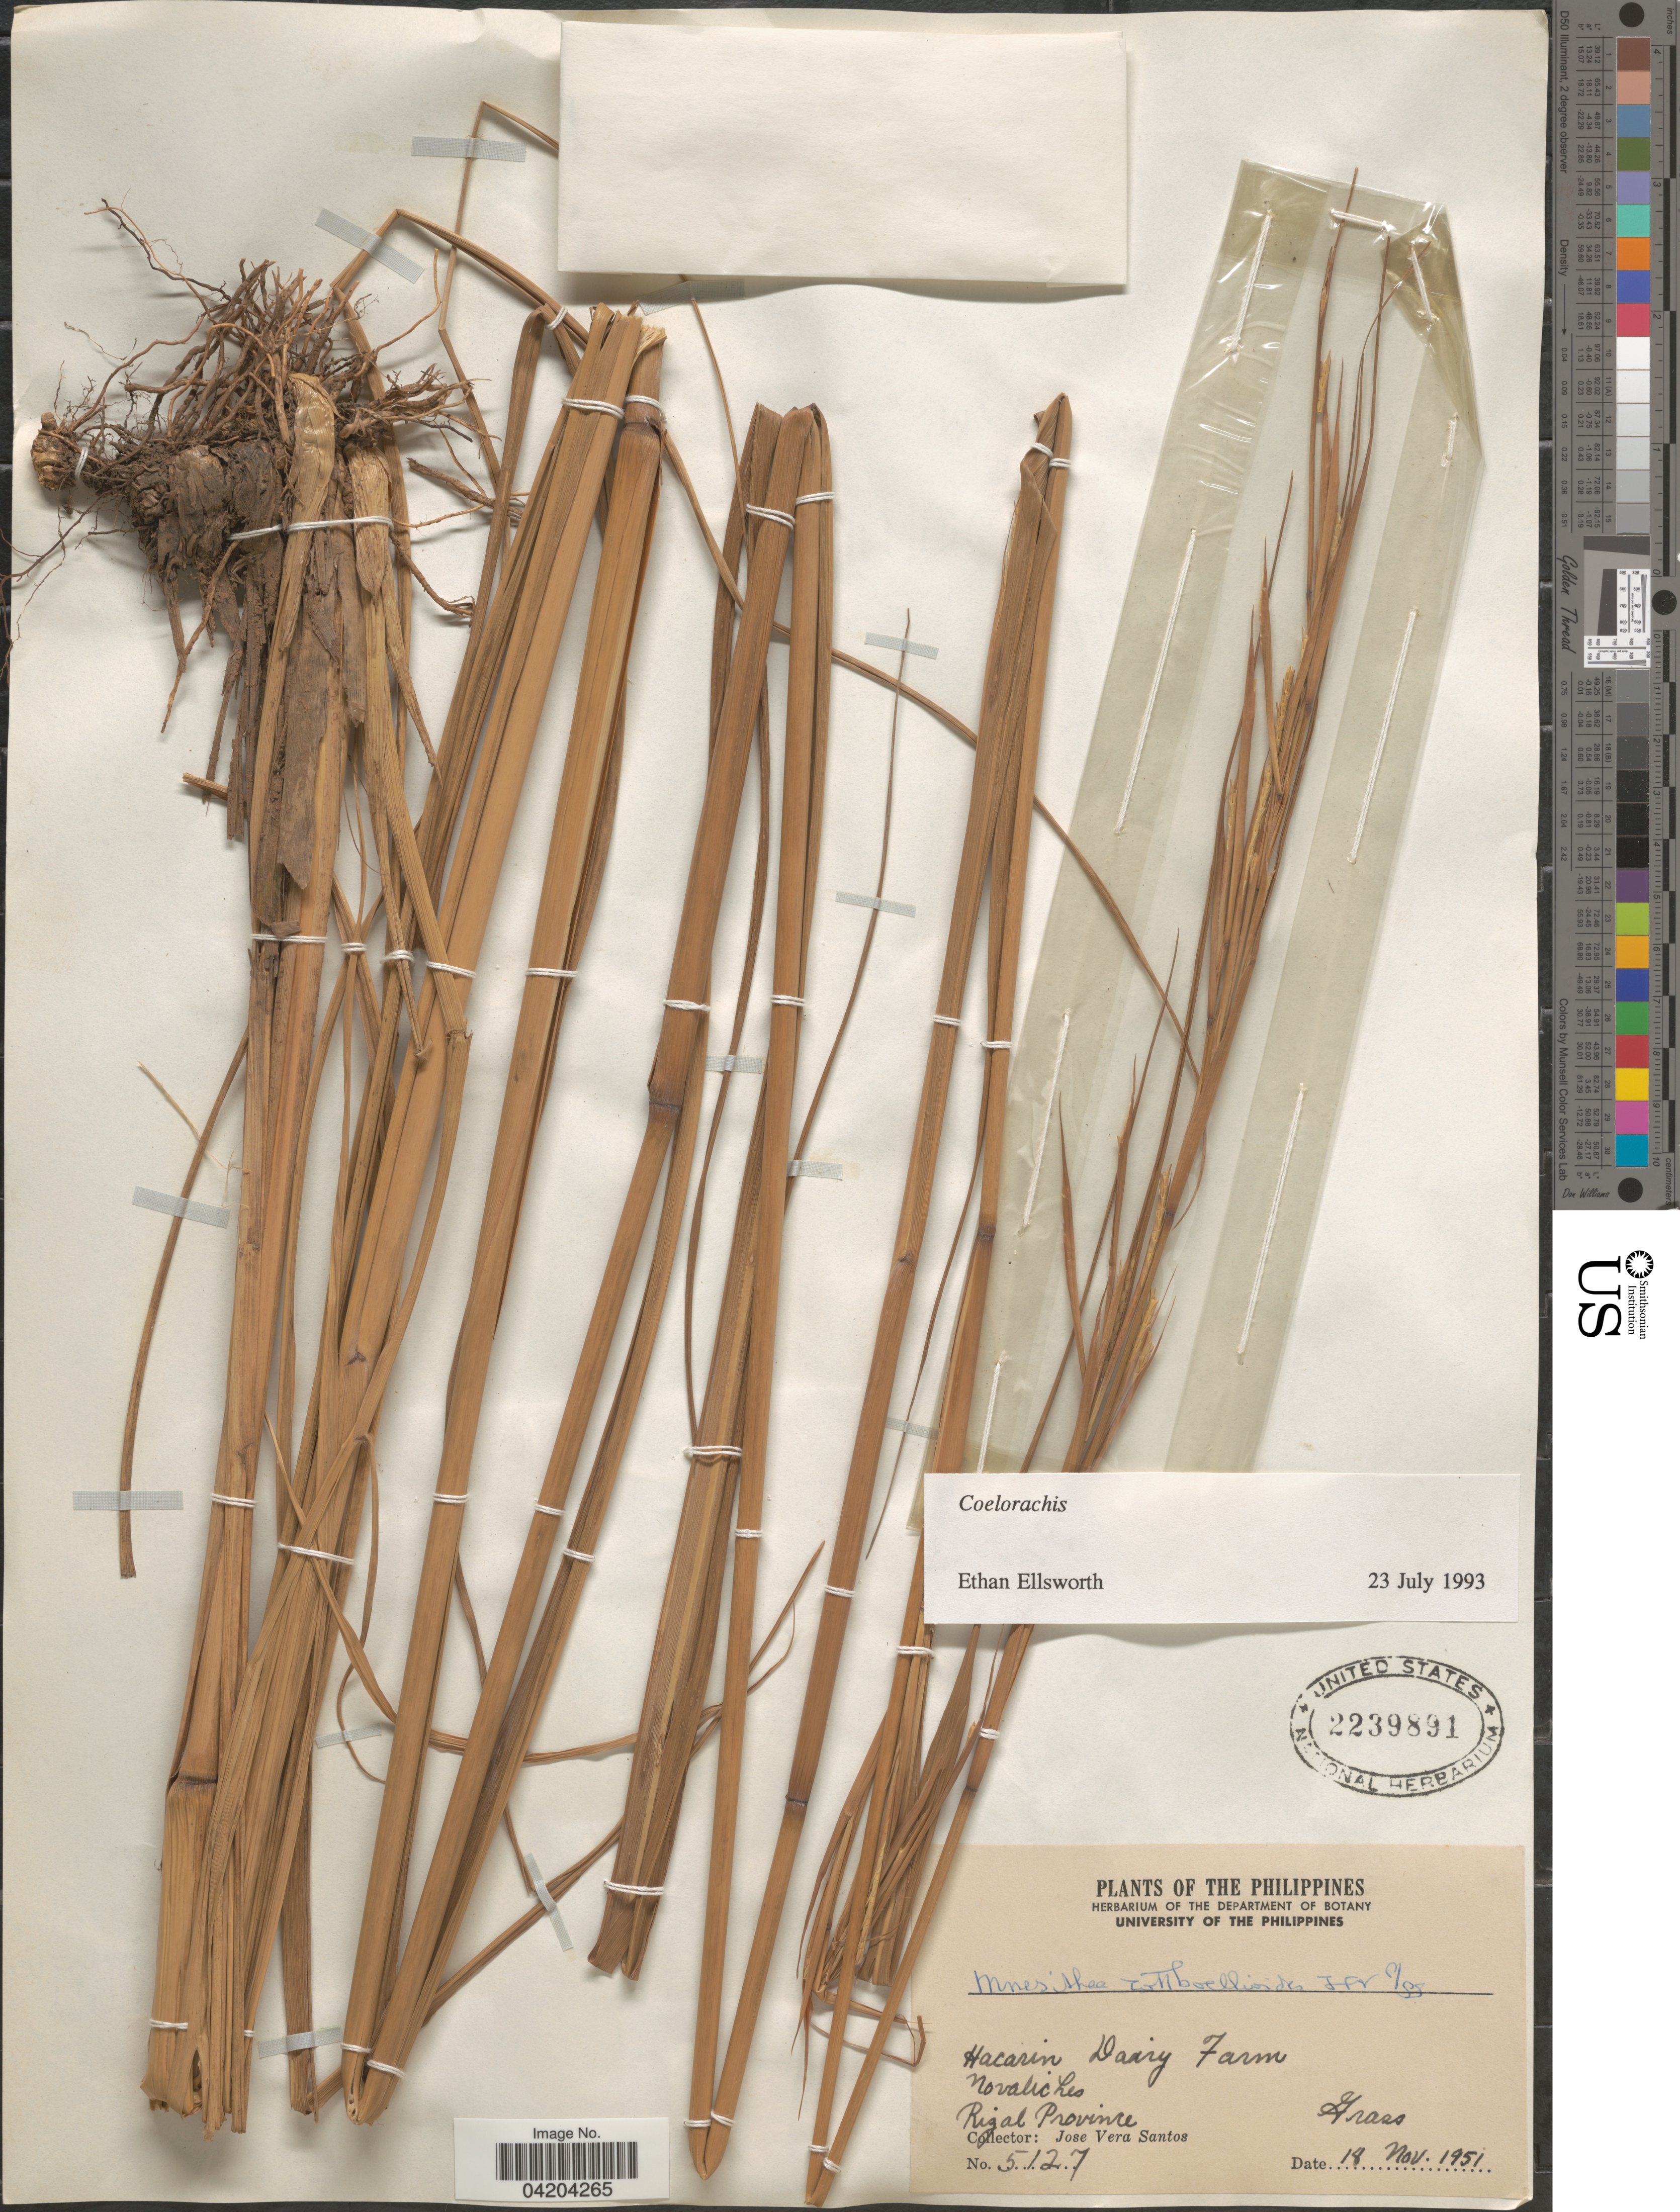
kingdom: Plantae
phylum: Tracheophyta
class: Liliopsida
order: Poales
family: Poaceae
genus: Mnesithea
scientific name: Mnesithea rottboellioides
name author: (R. Br.) de Koning & Sosef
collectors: J. Vera Santos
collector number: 5127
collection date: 1951-11-18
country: Philippines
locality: Hacarin Dairy Farm. Novaliches. Rizal Province.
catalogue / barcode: US 2239891